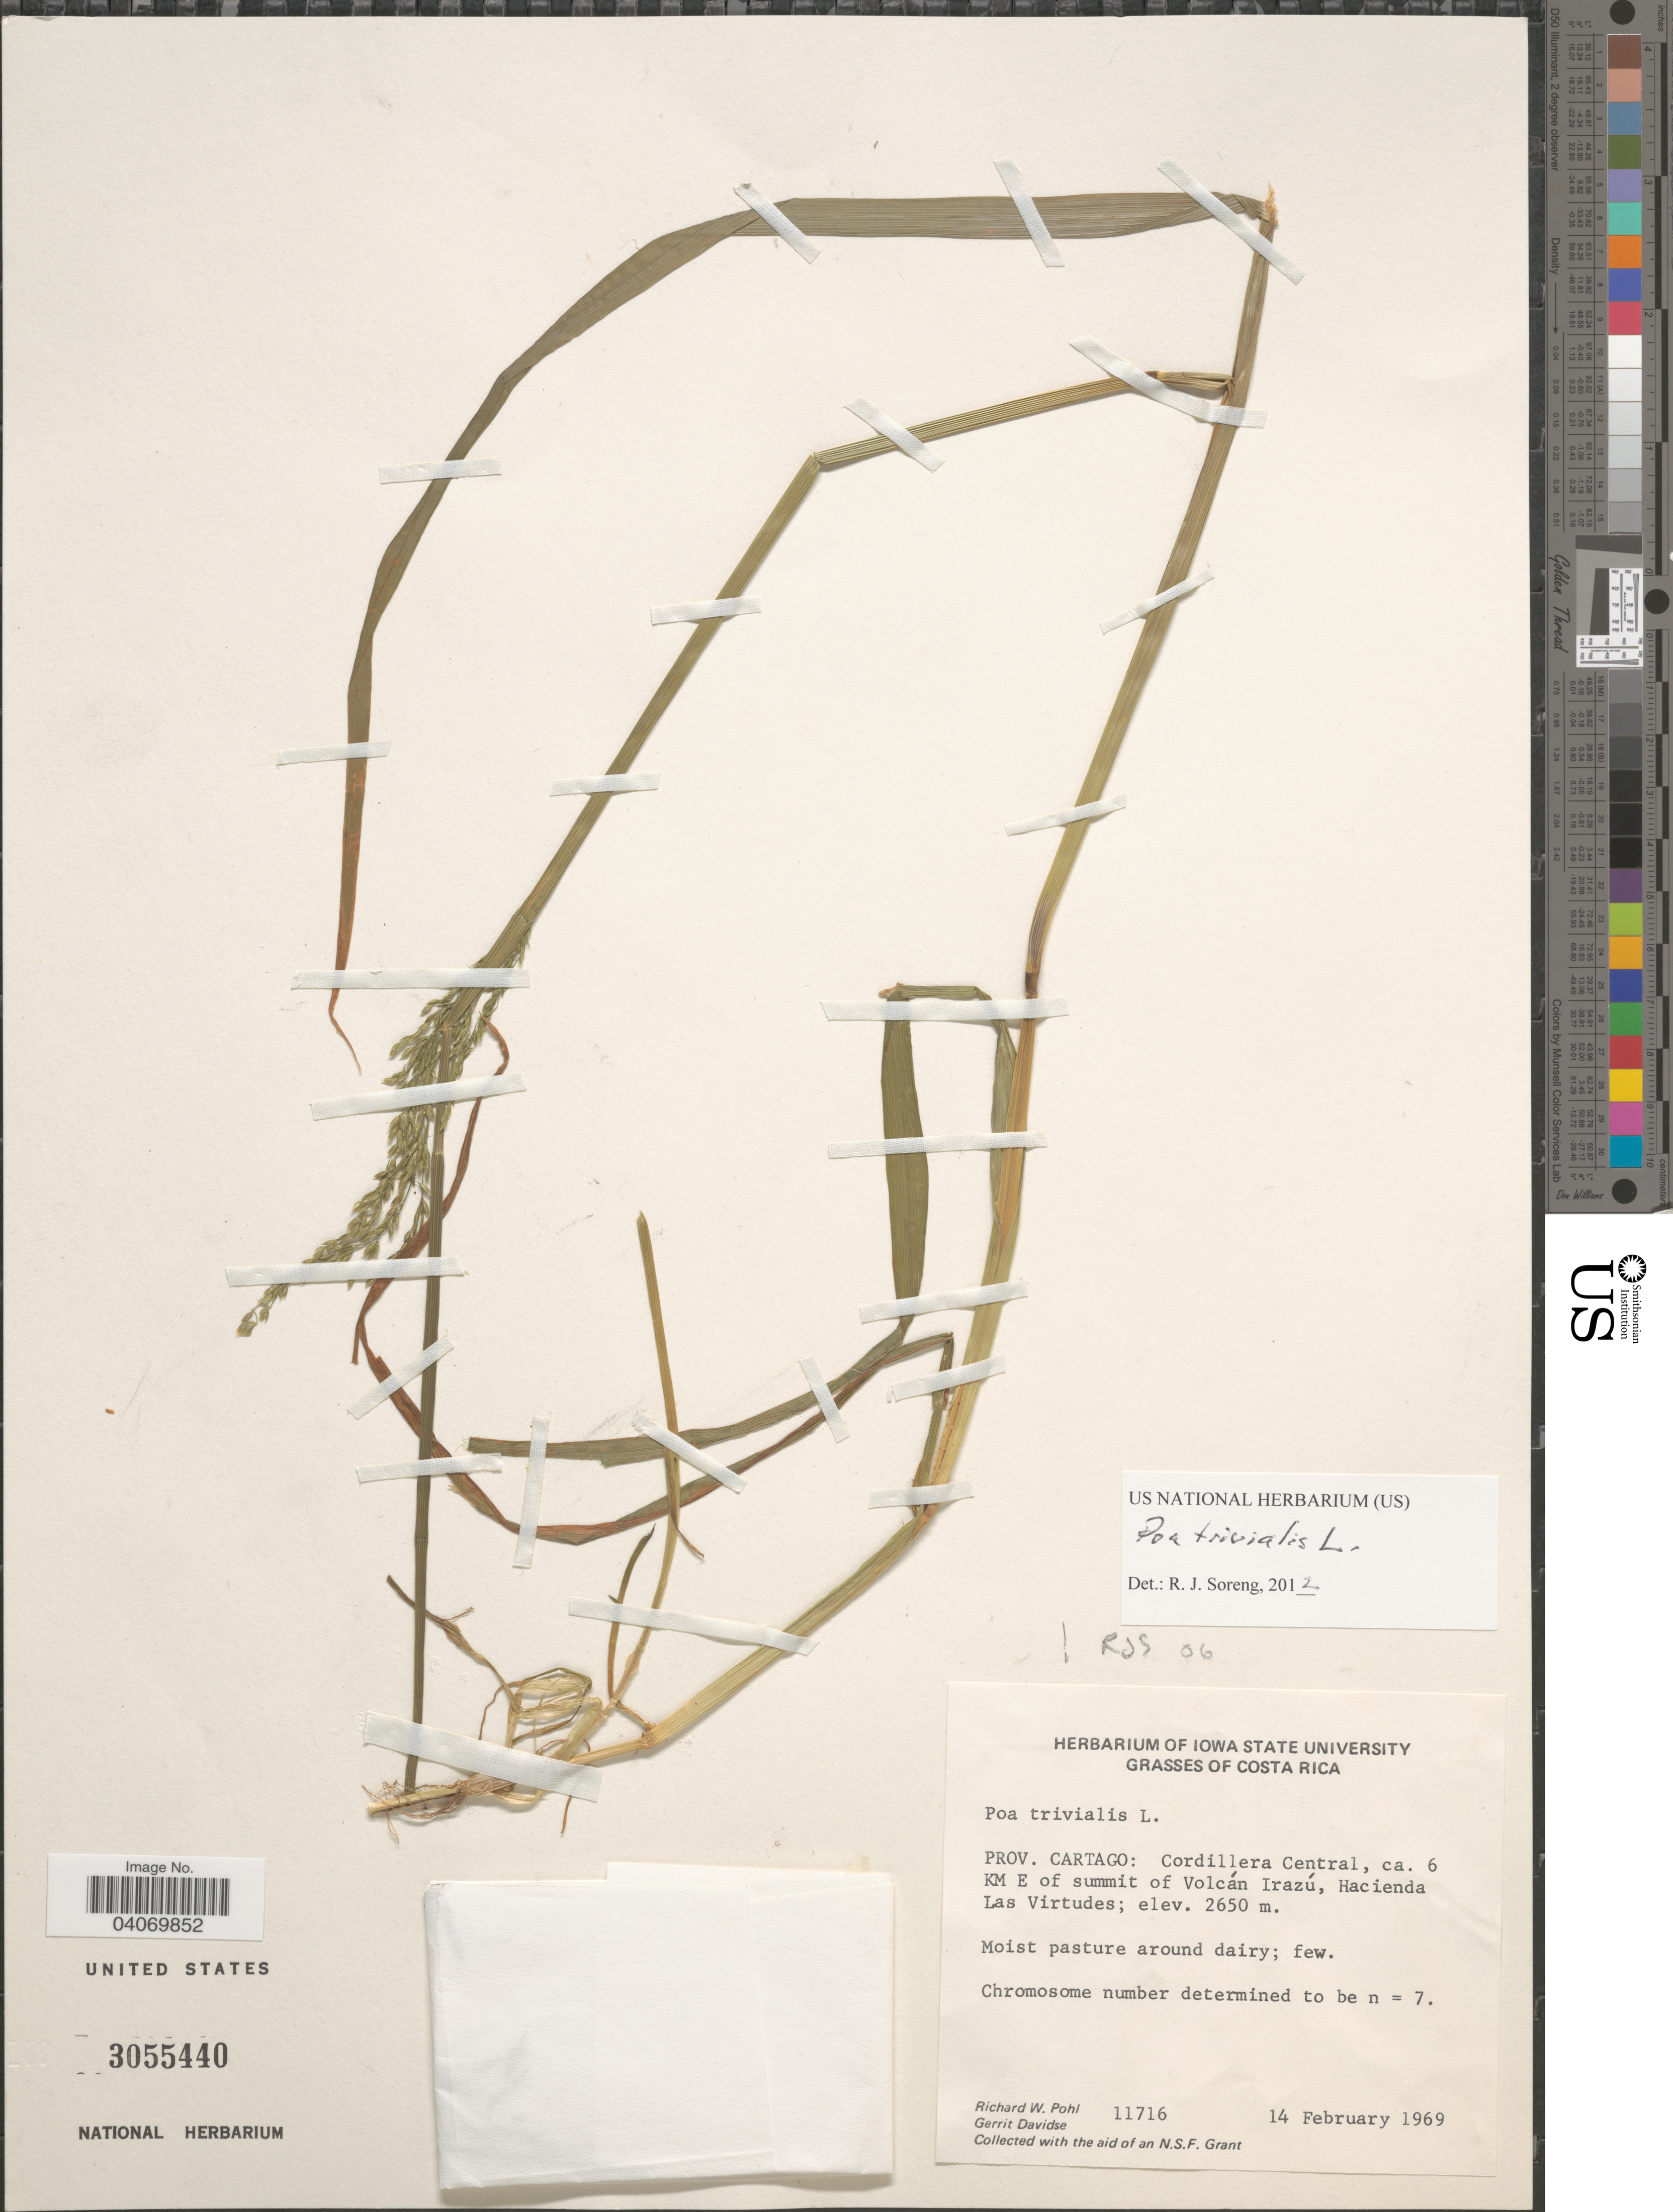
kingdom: Plantae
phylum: Tracheophyta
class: Liliopsida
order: Poales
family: Poaceae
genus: Poa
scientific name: Poa trivialis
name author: L.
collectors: R. W. Pohl & G. Davidse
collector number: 11716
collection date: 1969-02-14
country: Costa Rica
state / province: Cartago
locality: Cordillera Central, ca. 6 KM E of summit of Volcán Irazú, Hacienda Las Virtudes.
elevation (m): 2650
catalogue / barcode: US 3055440